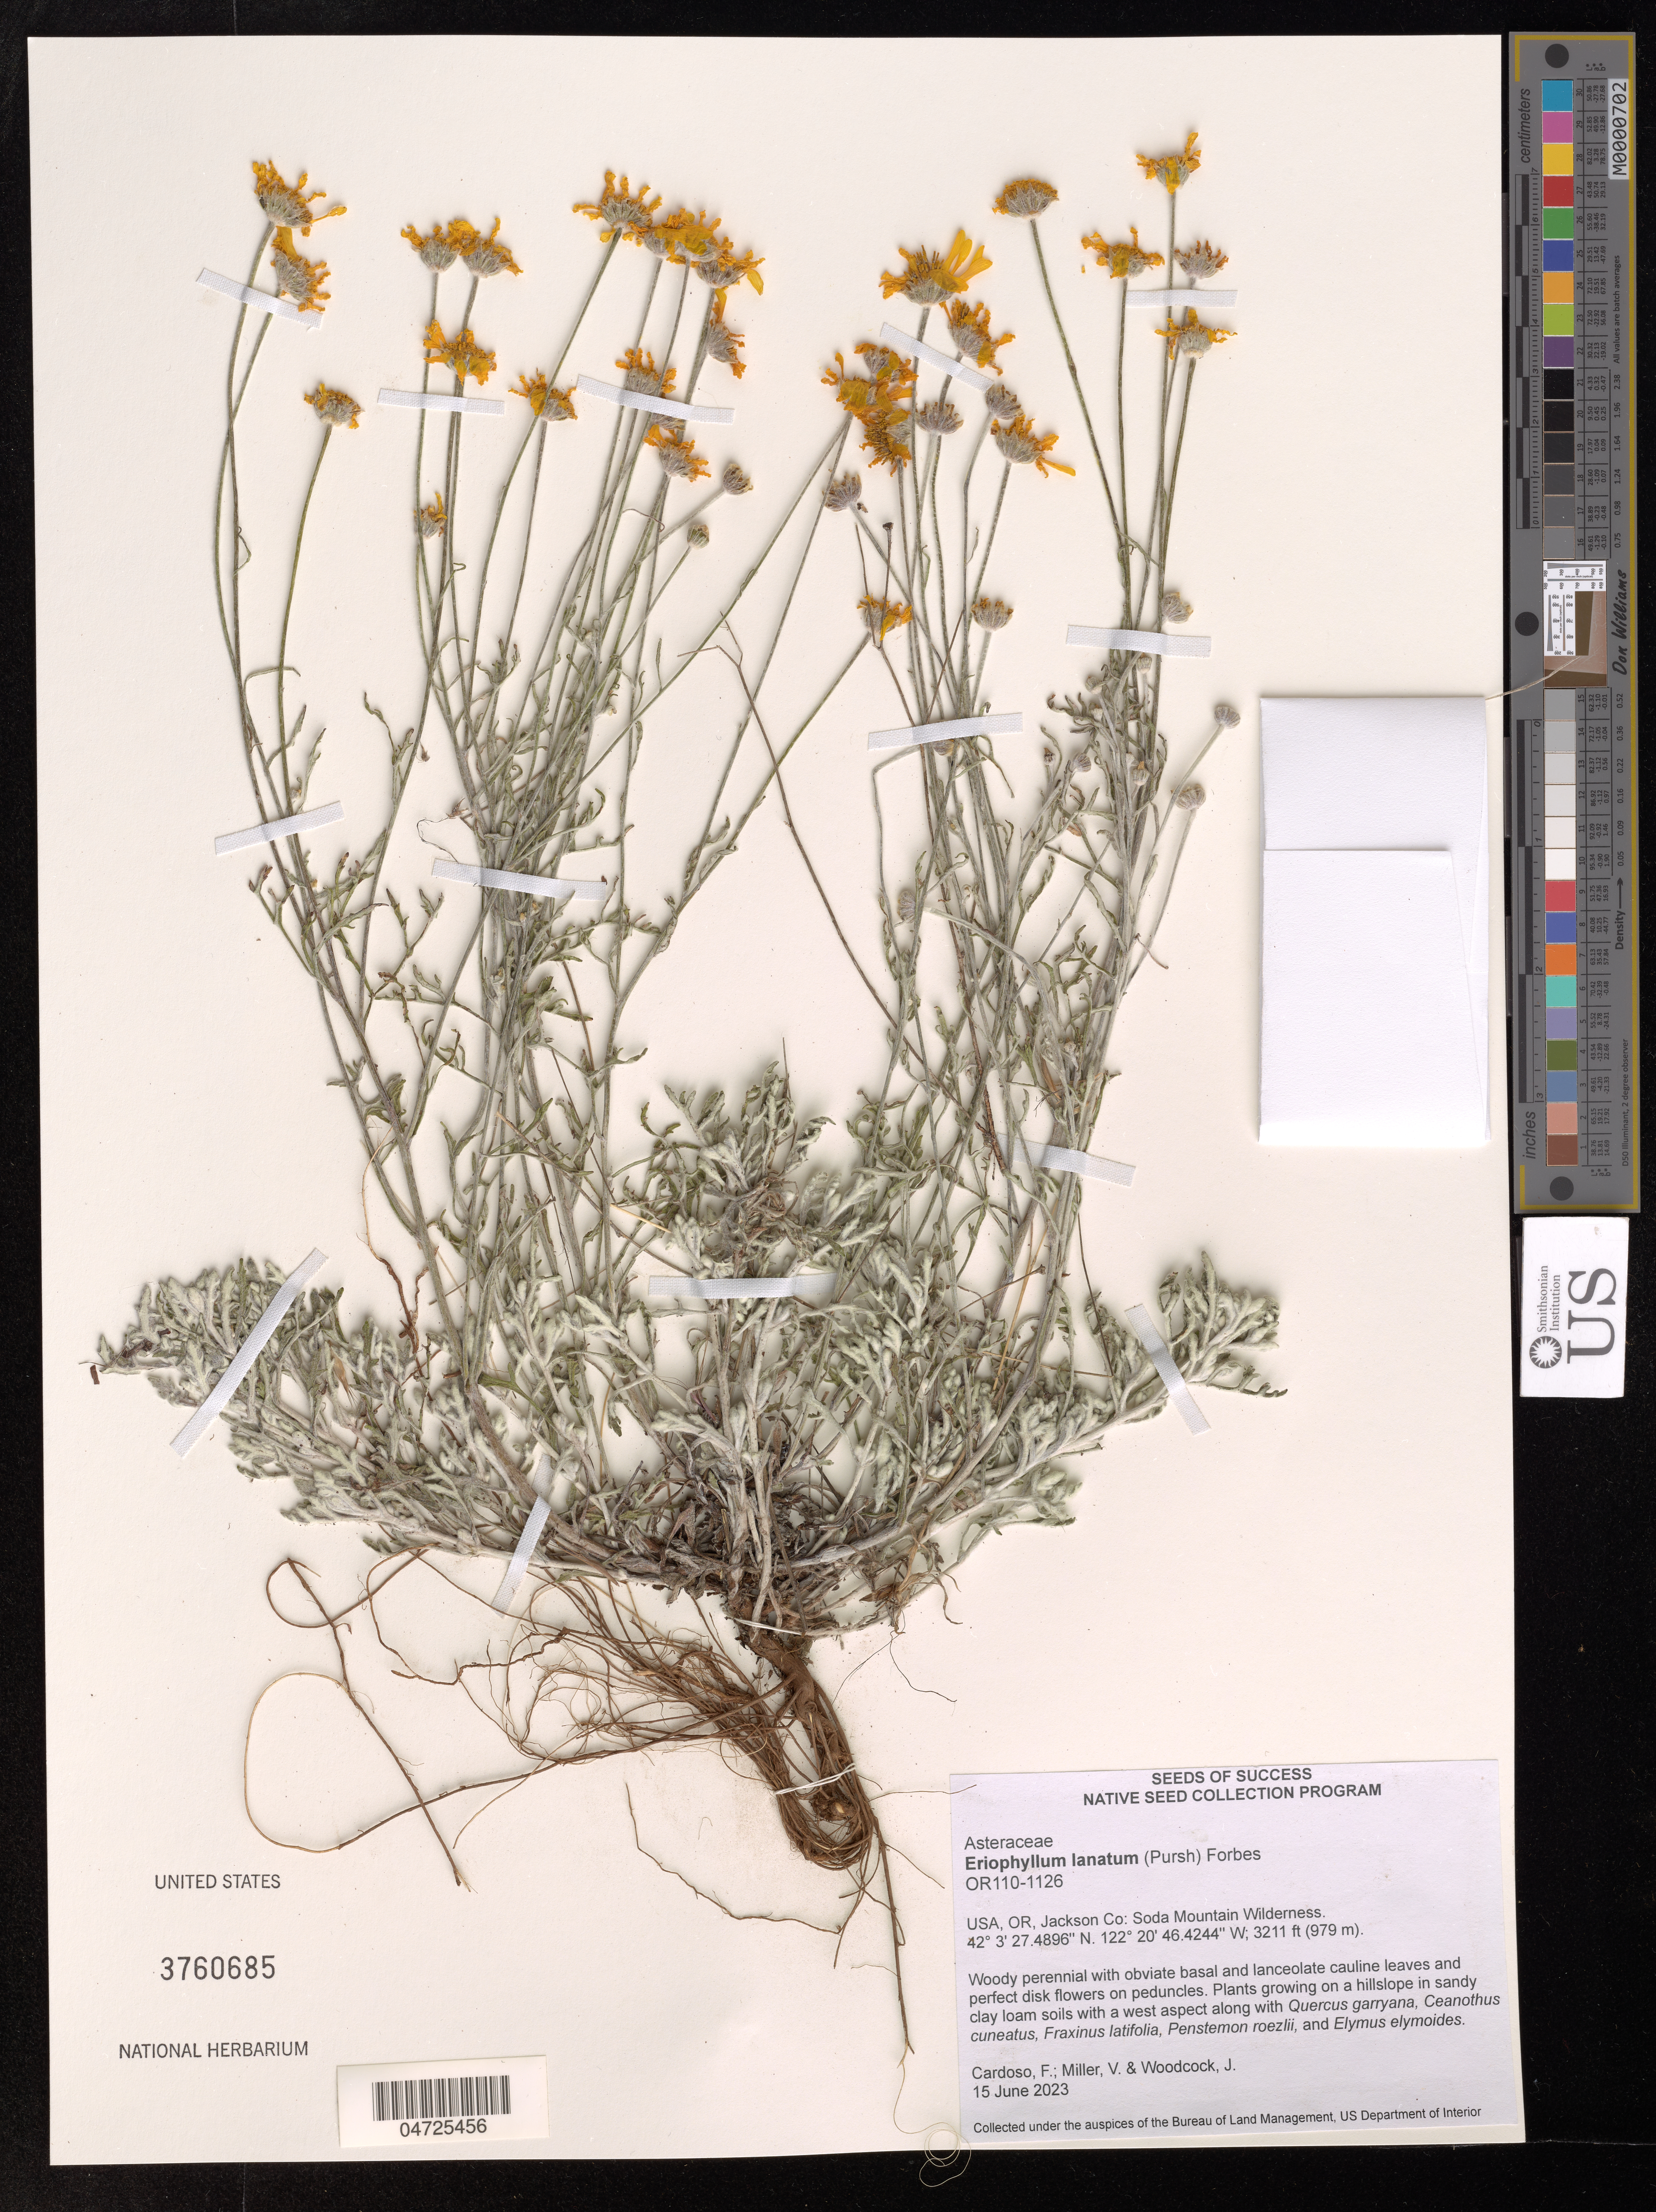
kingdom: Plantae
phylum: Tracheophyta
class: Magnoliopsida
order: Asterales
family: Asteraceae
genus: Eriophyllum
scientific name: Eriophyllum lanatum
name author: (Pursh) J. Forbes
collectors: F. Cardoso & V. Miller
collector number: OR110-1126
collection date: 2023-06-15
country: United States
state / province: Oregon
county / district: Jackson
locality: Jackson Co: Soda Mountain Wilderness.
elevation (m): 979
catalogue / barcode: US 3760685